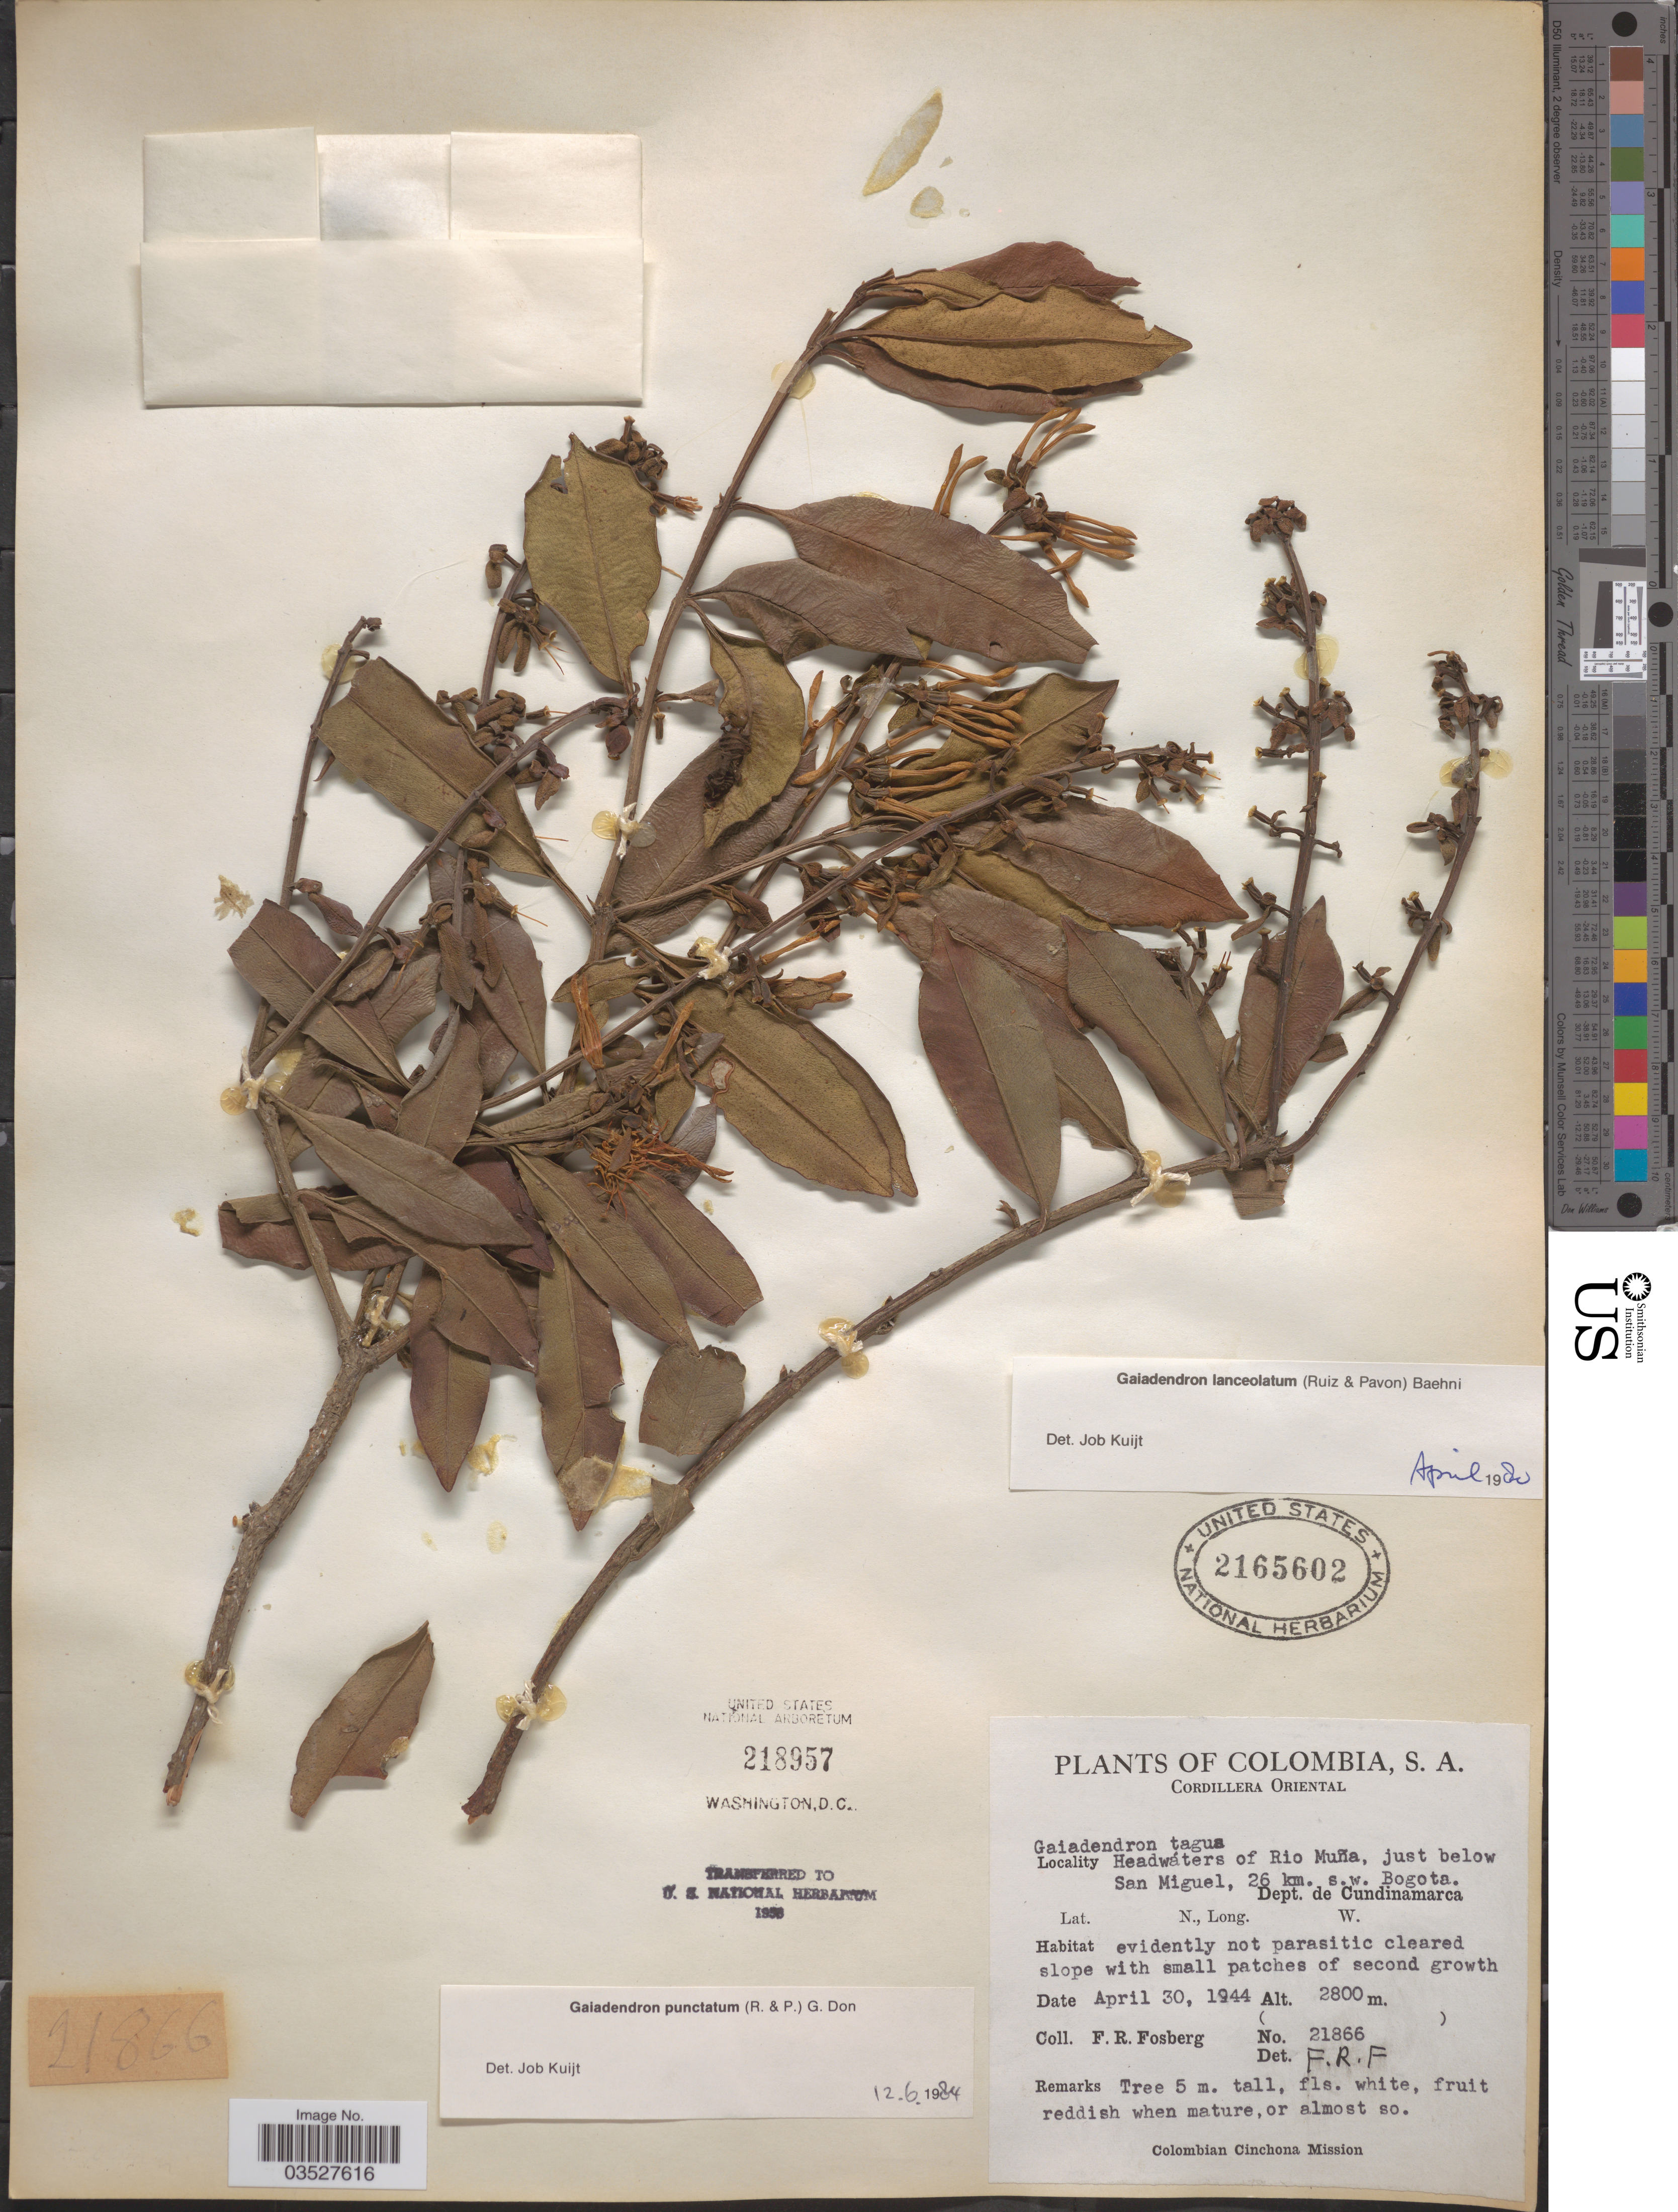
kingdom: Plantae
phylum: Tracheophyta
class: Magnoliopsida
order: Santalales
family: Loranthaceae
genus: Gaiadendron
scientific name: Gaiadendron punctatum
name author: (Ruiz & Pav.) G. Don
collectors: F. R. Fosberg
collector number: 21866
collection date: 1944-04-30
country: Colombia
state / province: Cundinamarca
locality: Cordillera Oriental. Headwaters of Rio Muña, just below San Migual, 26 km. s. w. Bogota. Dept. de Cundinamarca.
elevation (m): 2800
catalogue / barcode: US 2165602